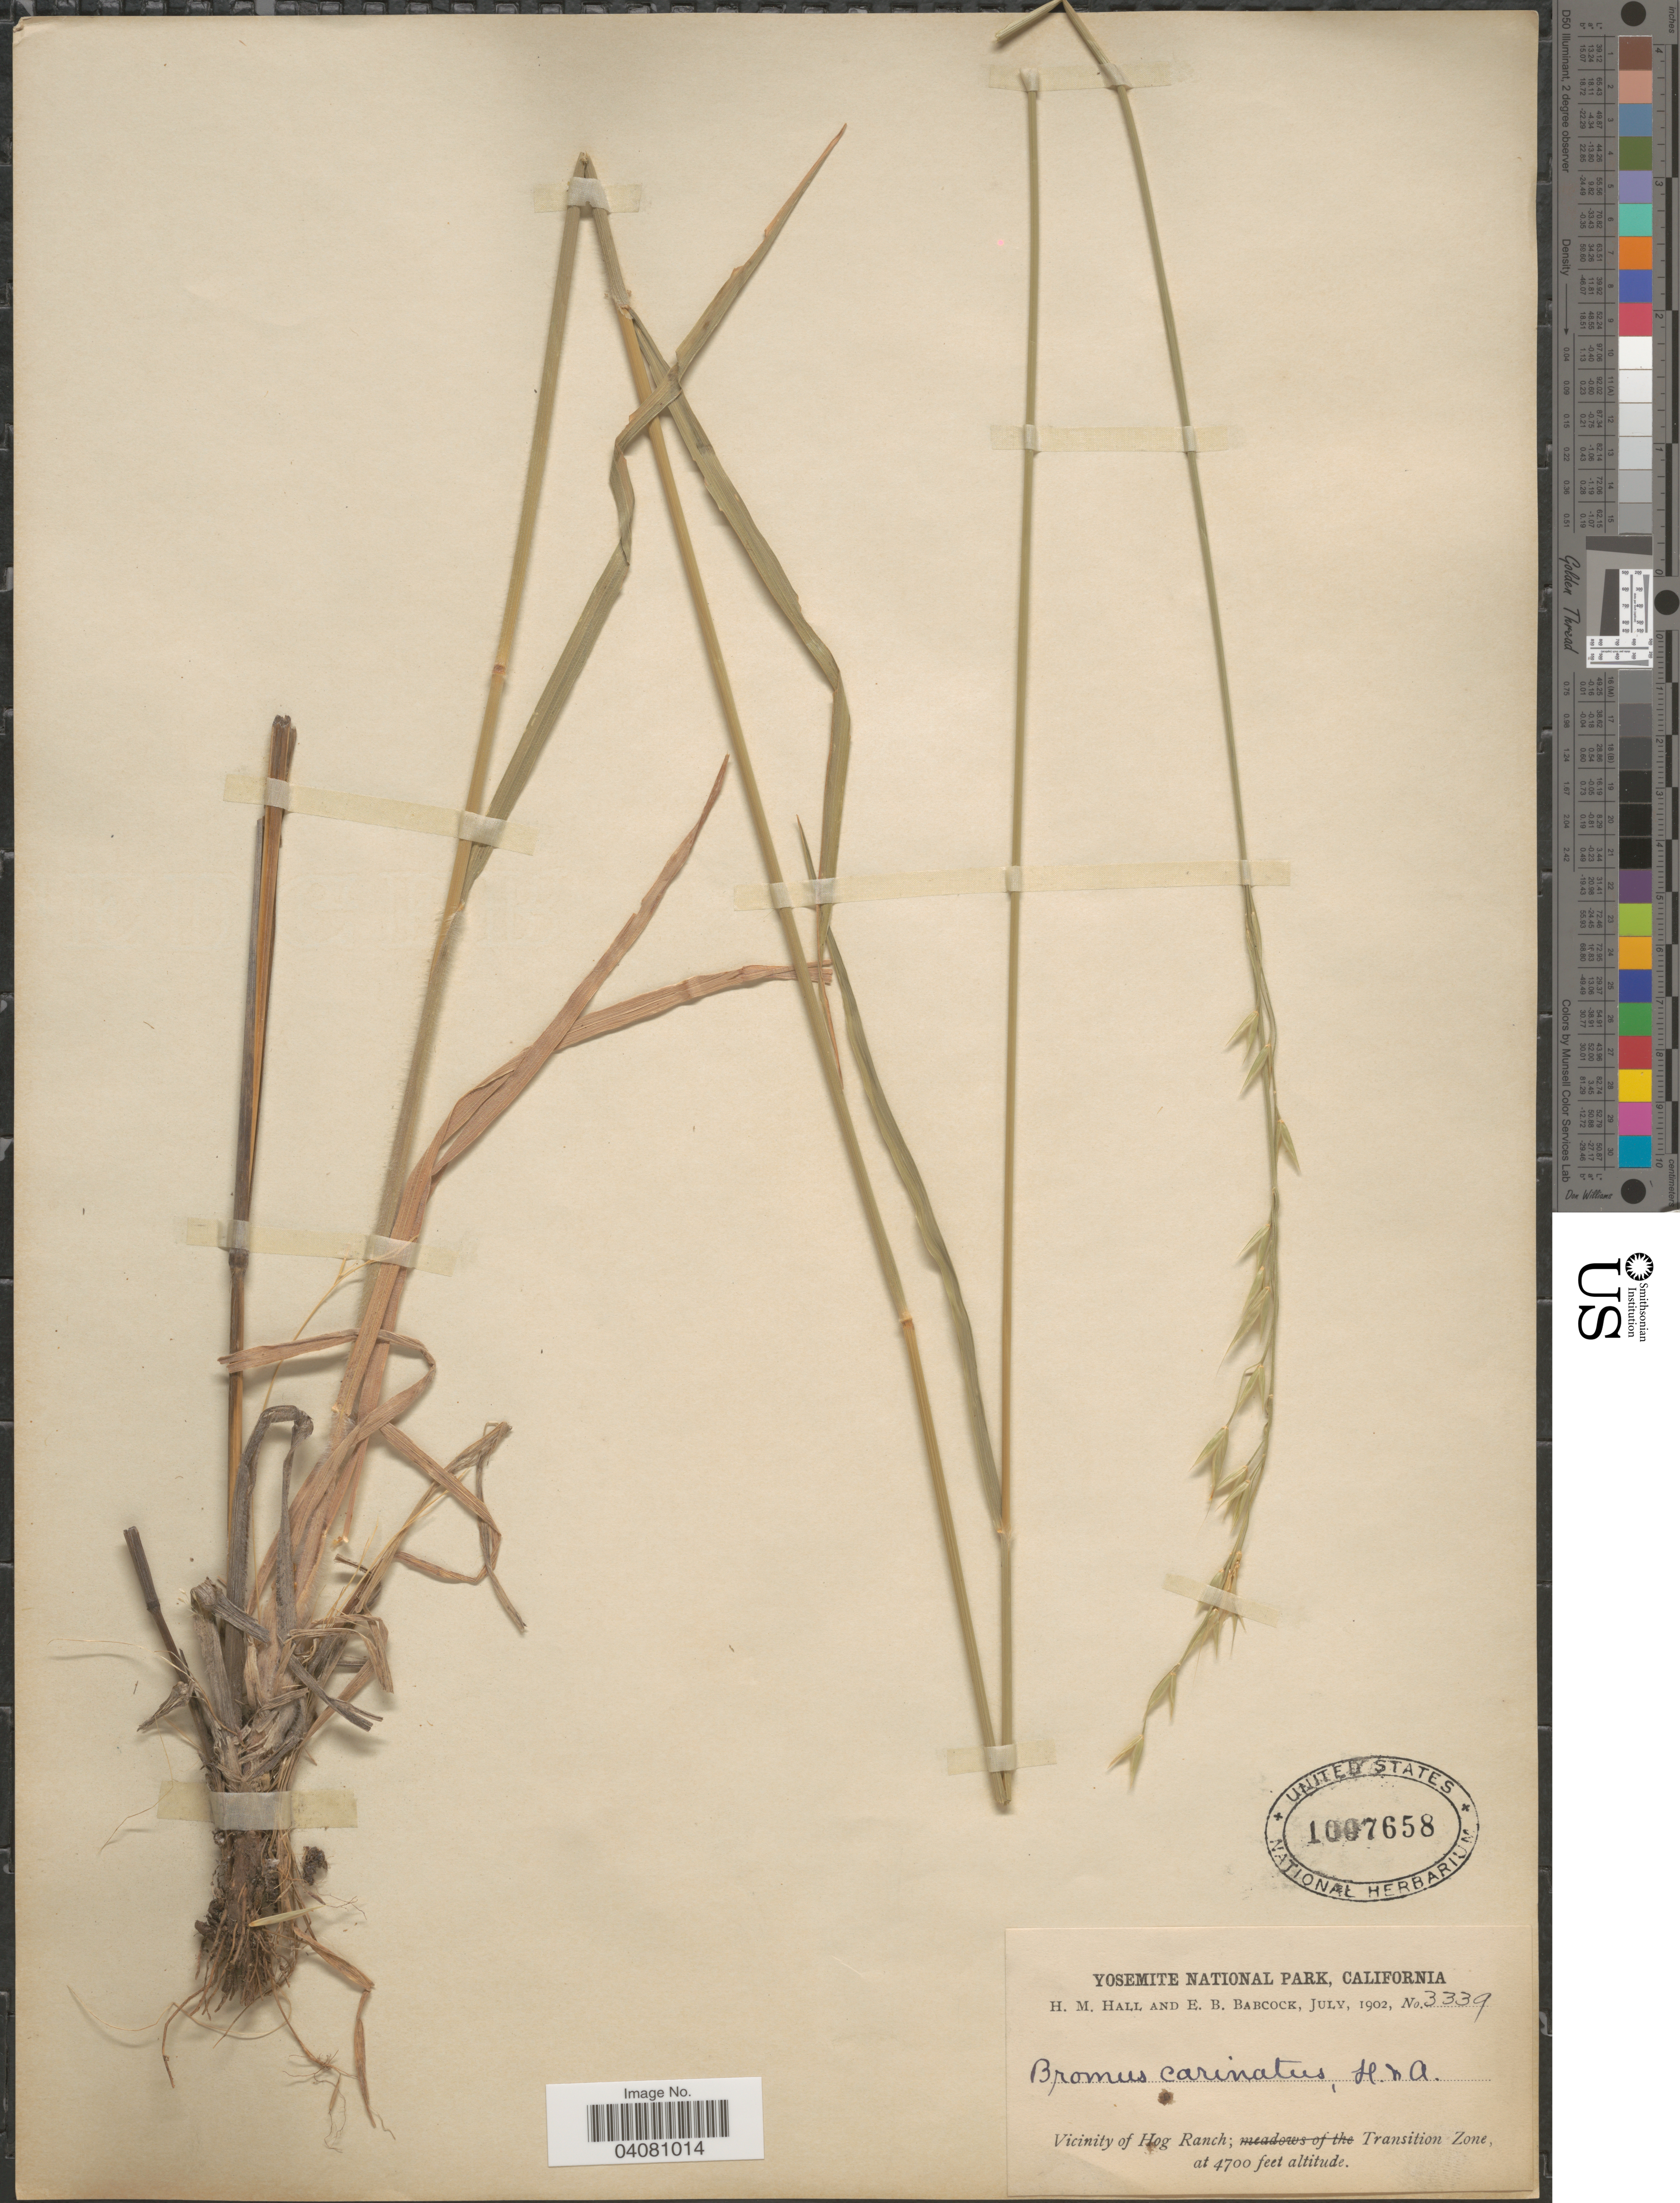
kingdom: Plantae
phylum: Tracheophyta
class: Liliopsida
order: Poales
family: Poaceae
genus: Bromus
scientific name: Bromus carinatus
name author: Hook. & Arn.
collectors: H. M. Hall & E. B. Babcock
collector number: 3339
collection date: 1902-07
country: United States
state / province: California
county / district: Mariposa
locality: Yosemite National Park. Vicinity of Hog Ranch; Transition Zone.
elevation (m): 1433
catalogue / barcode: US 1007658